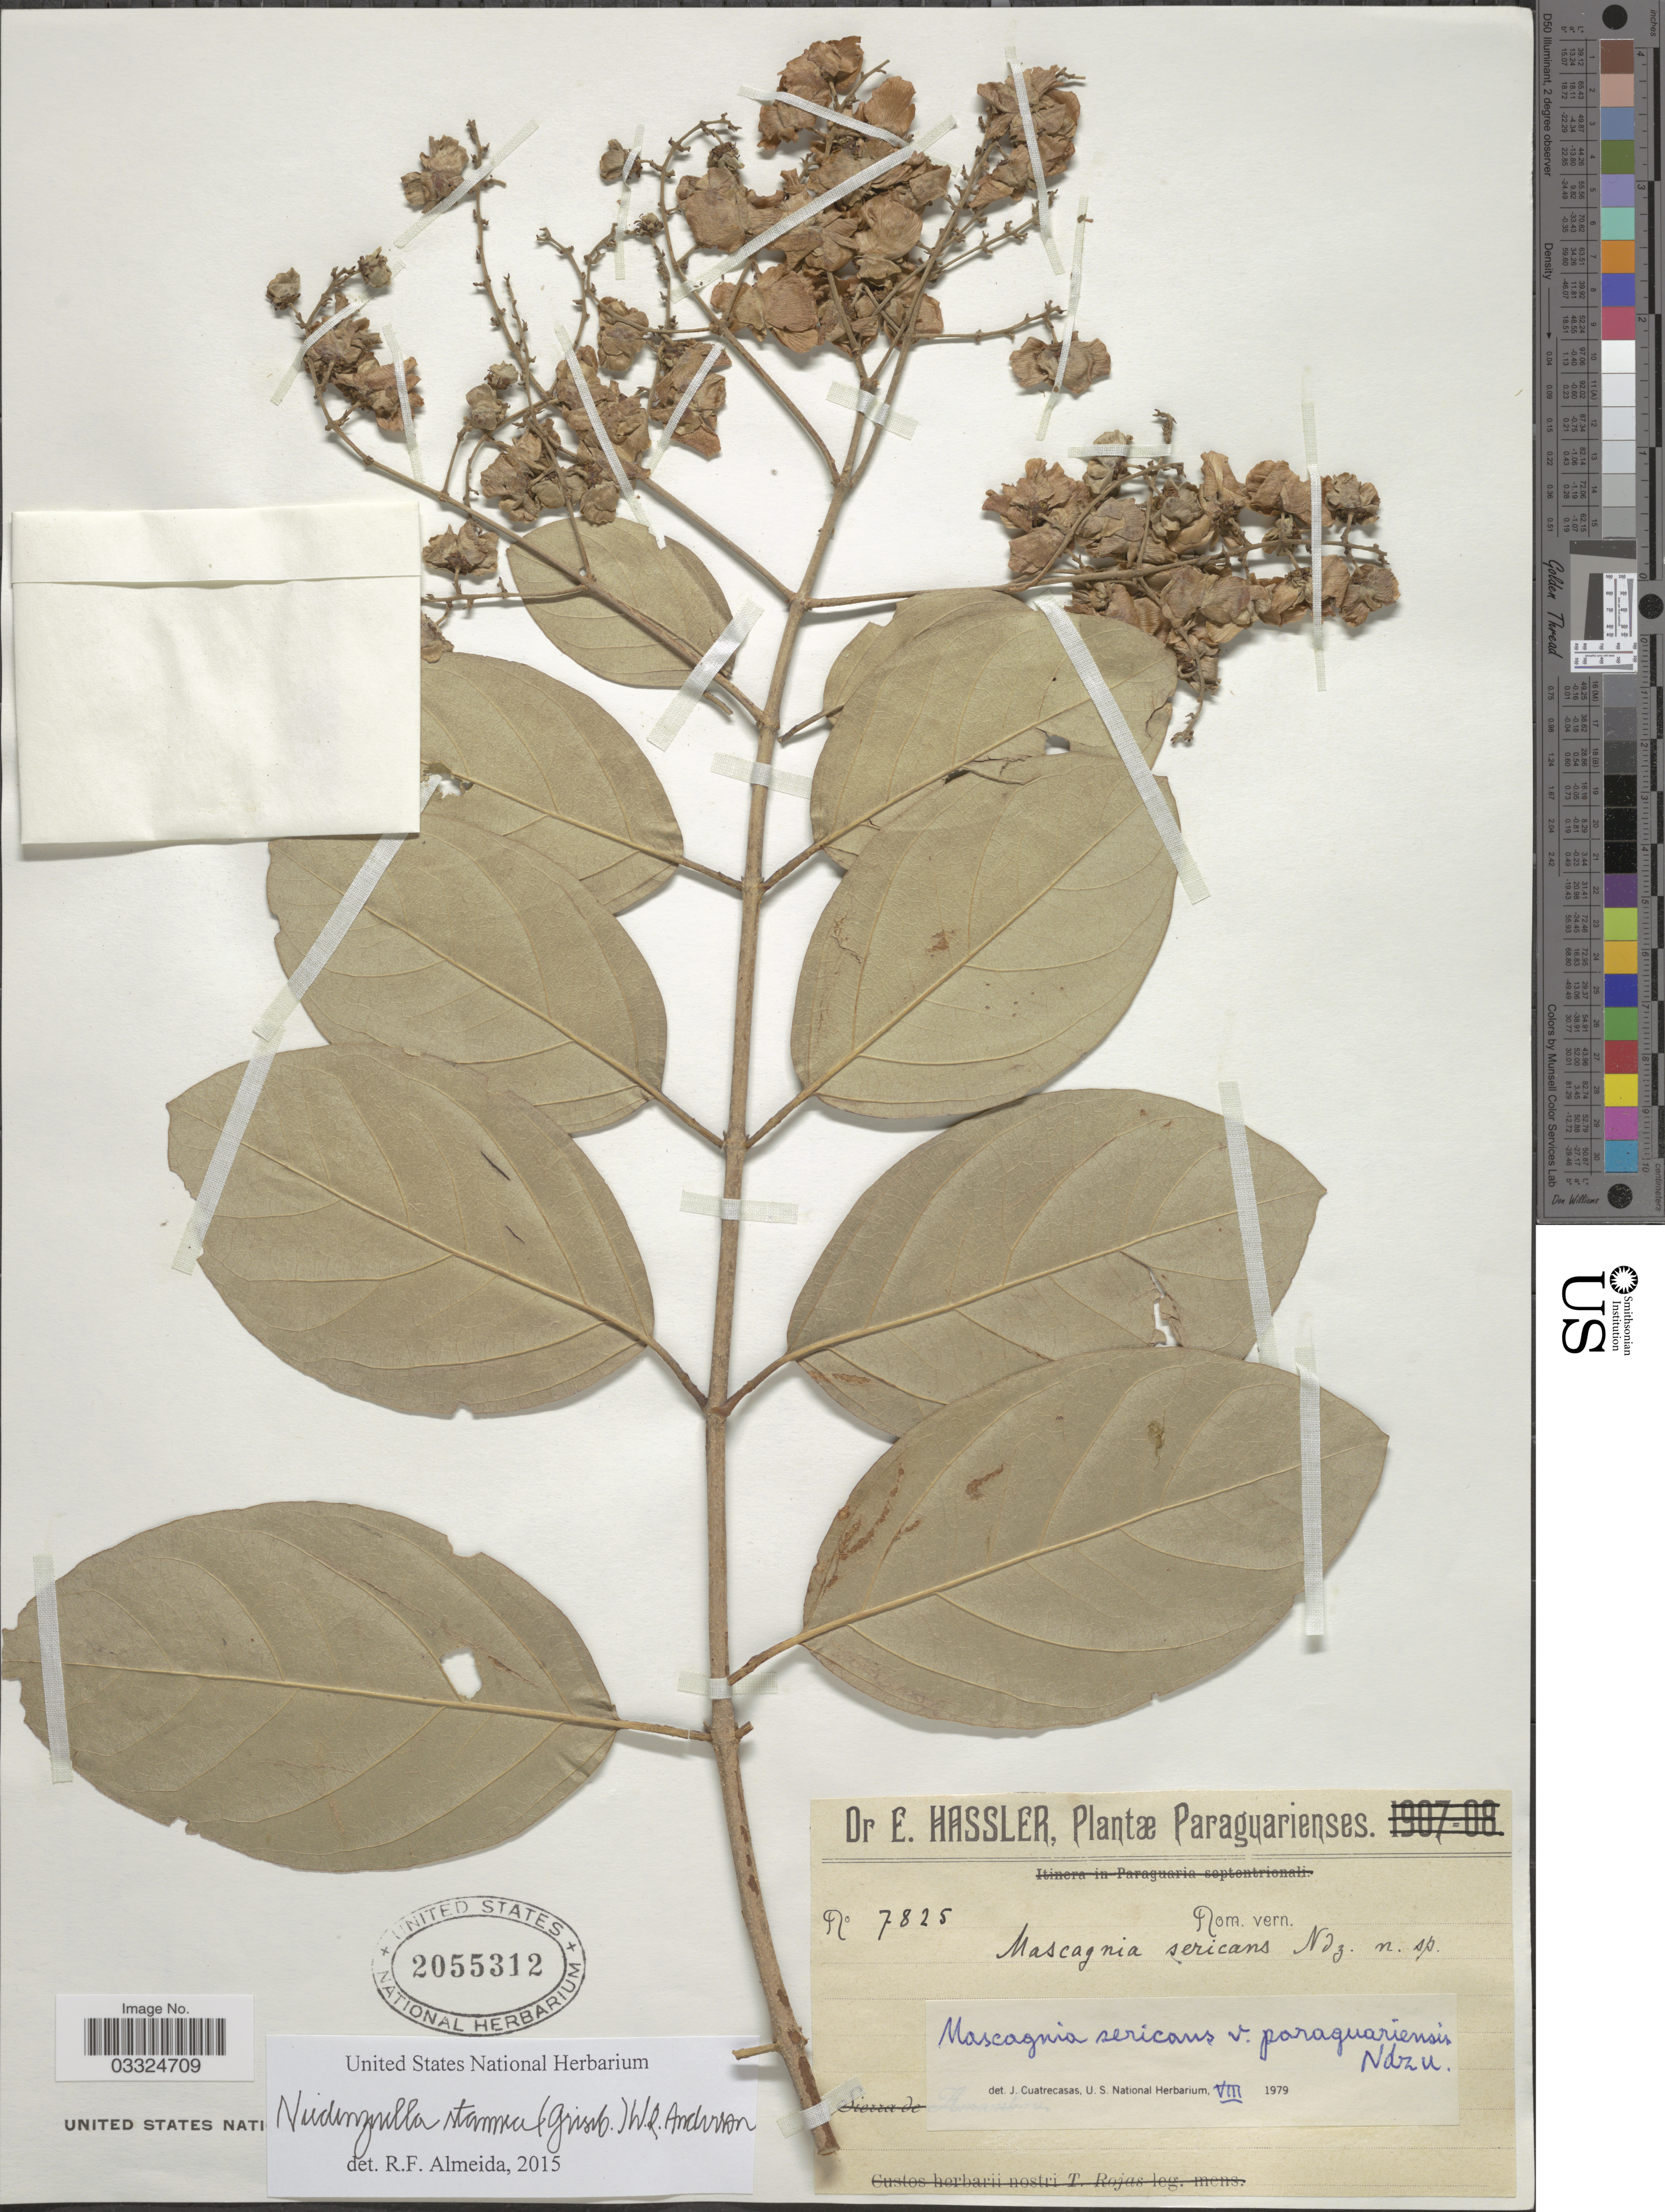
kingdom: Plantae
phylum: Tracheophyta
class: Magnoliopsida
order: Malpighiales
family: Malpighiaceae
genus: Niedenzuella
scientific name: Niedenzuella stannea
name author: (Griseb.) W.R. Anderson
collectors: E. Hassler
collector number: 7825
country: Paraguay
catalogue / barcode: US 2055312